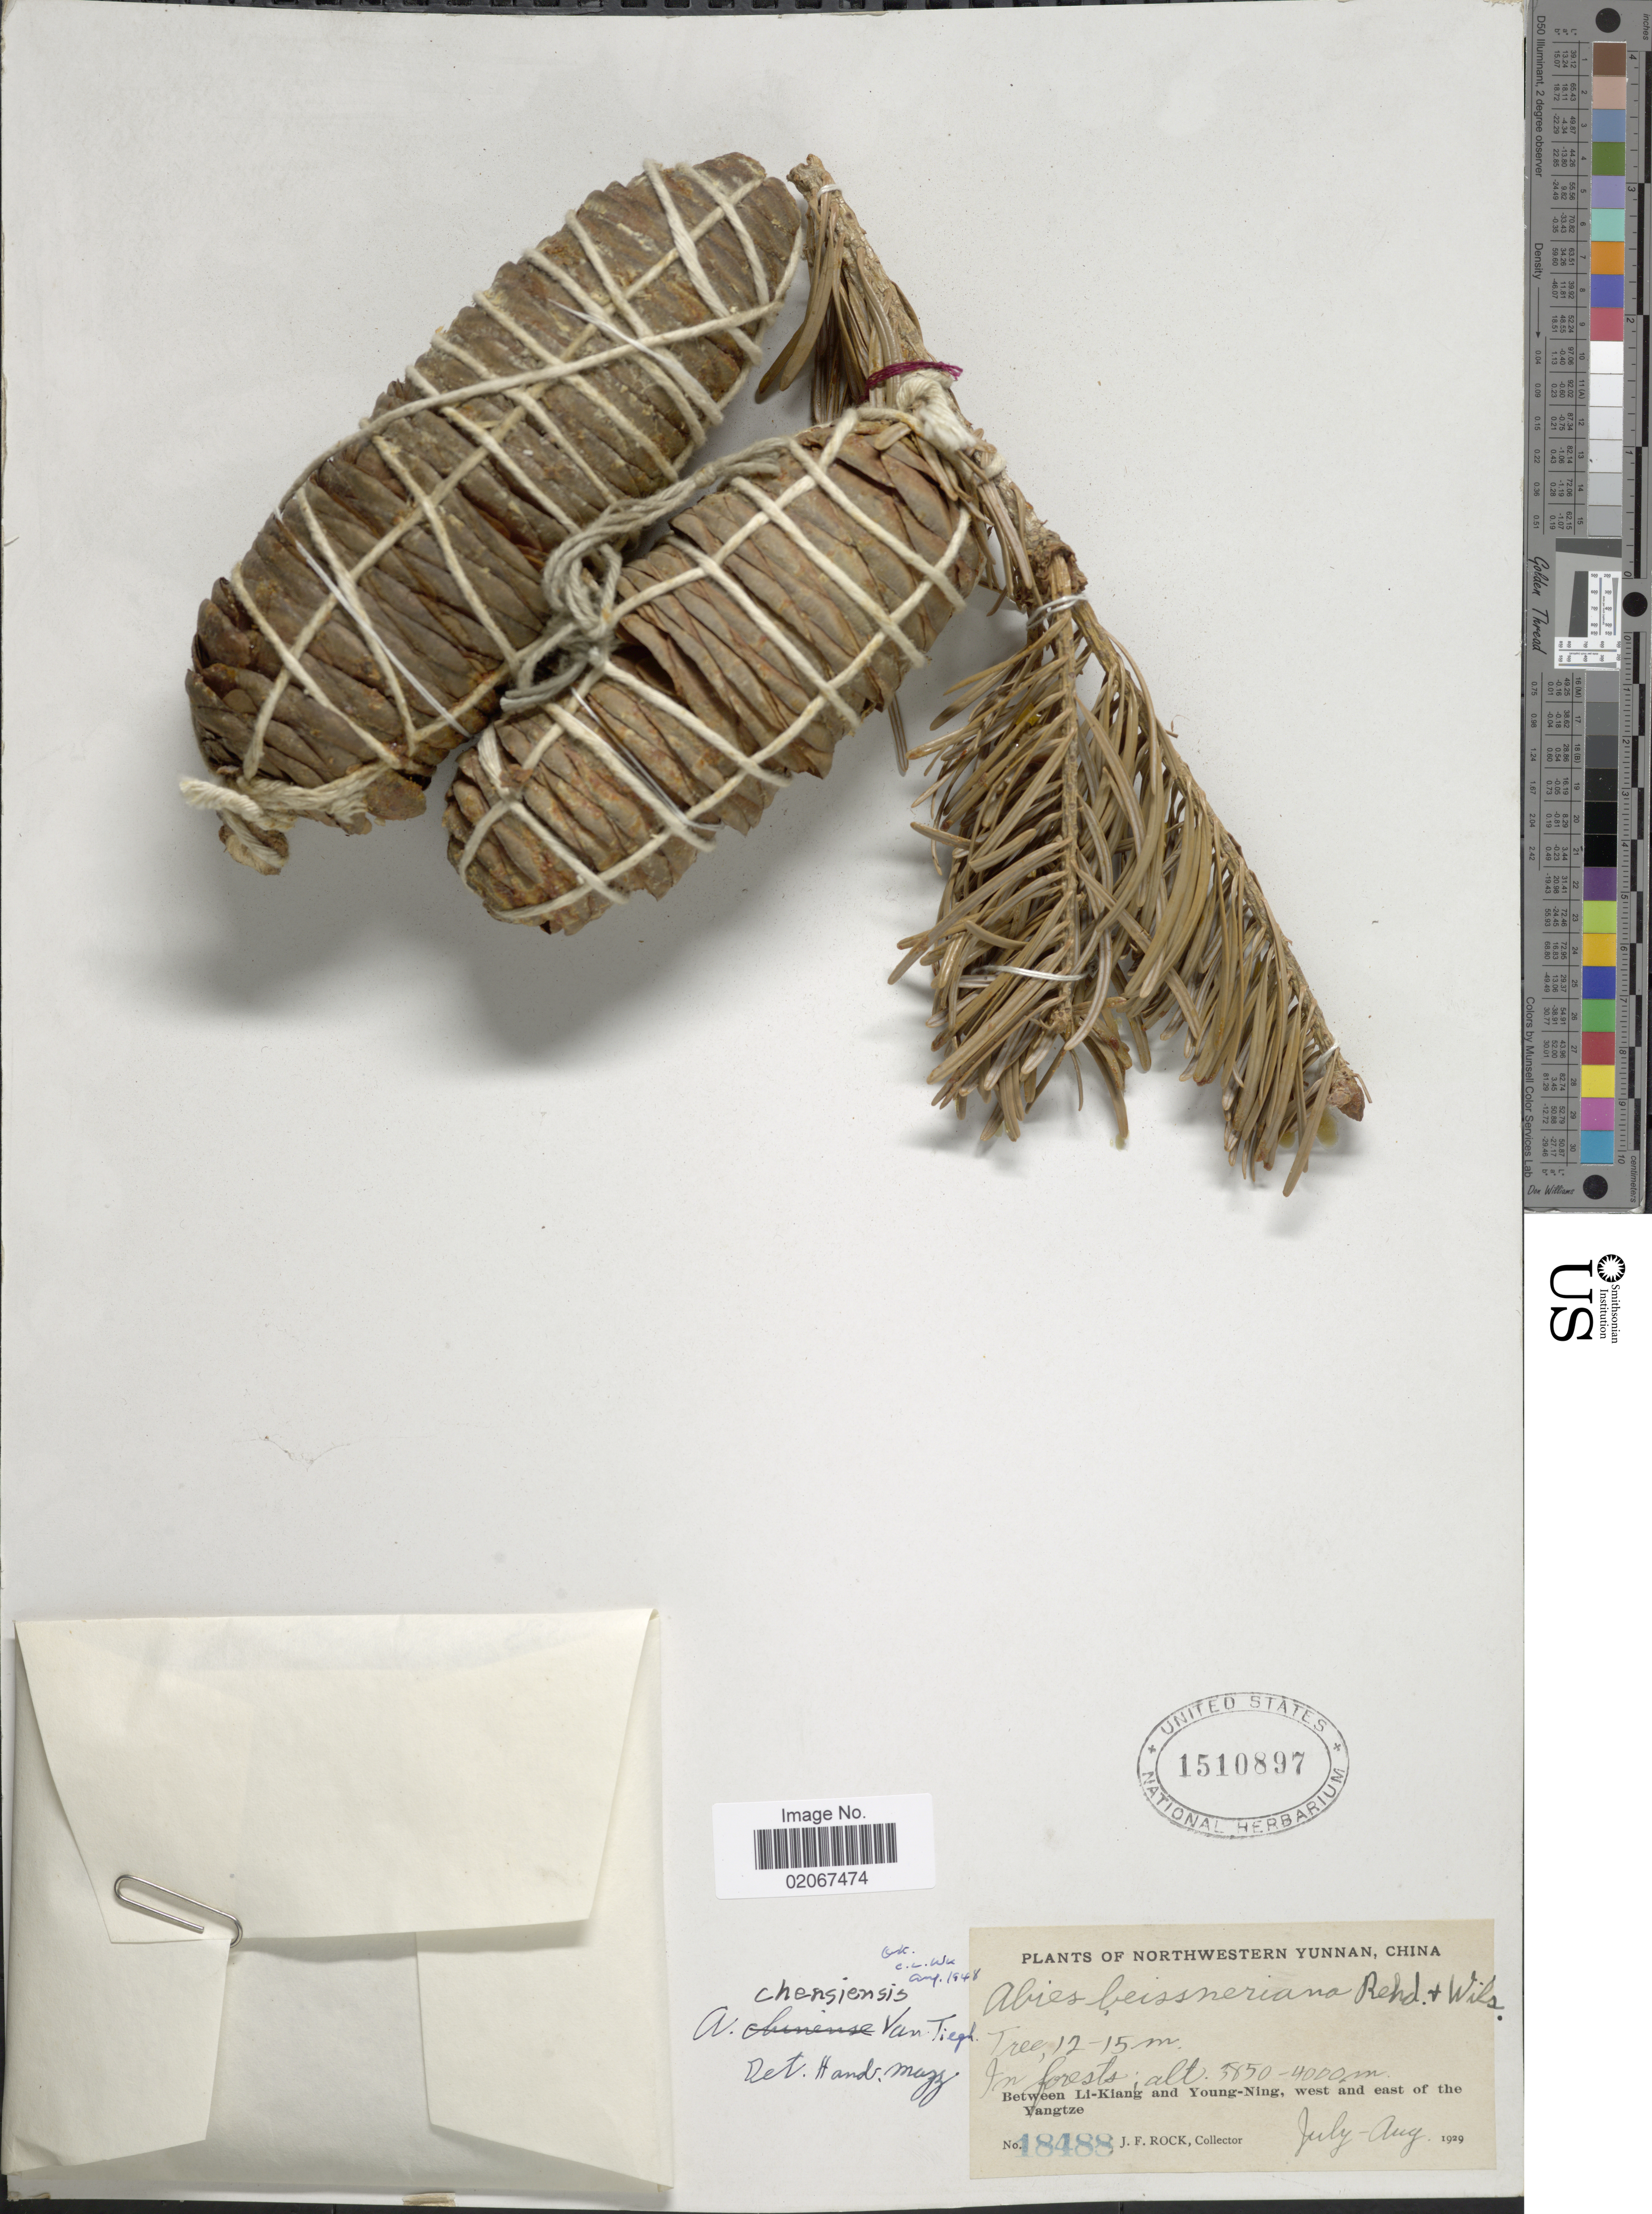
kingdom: Plantae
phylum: Tracheophyta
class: Pinopsida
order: Pinales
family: Pinaceae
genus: Abies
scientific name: Abies chensiensis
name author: Tiegh.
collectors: J. Rock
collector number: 18488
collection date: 1929-07/1929-08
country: China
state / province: Yunnan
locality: Northwestern Yunnan, China, between Li-kiang and Young-Ning ,west and east of the Yangtze.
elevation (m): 3850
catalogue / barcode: US 1510897